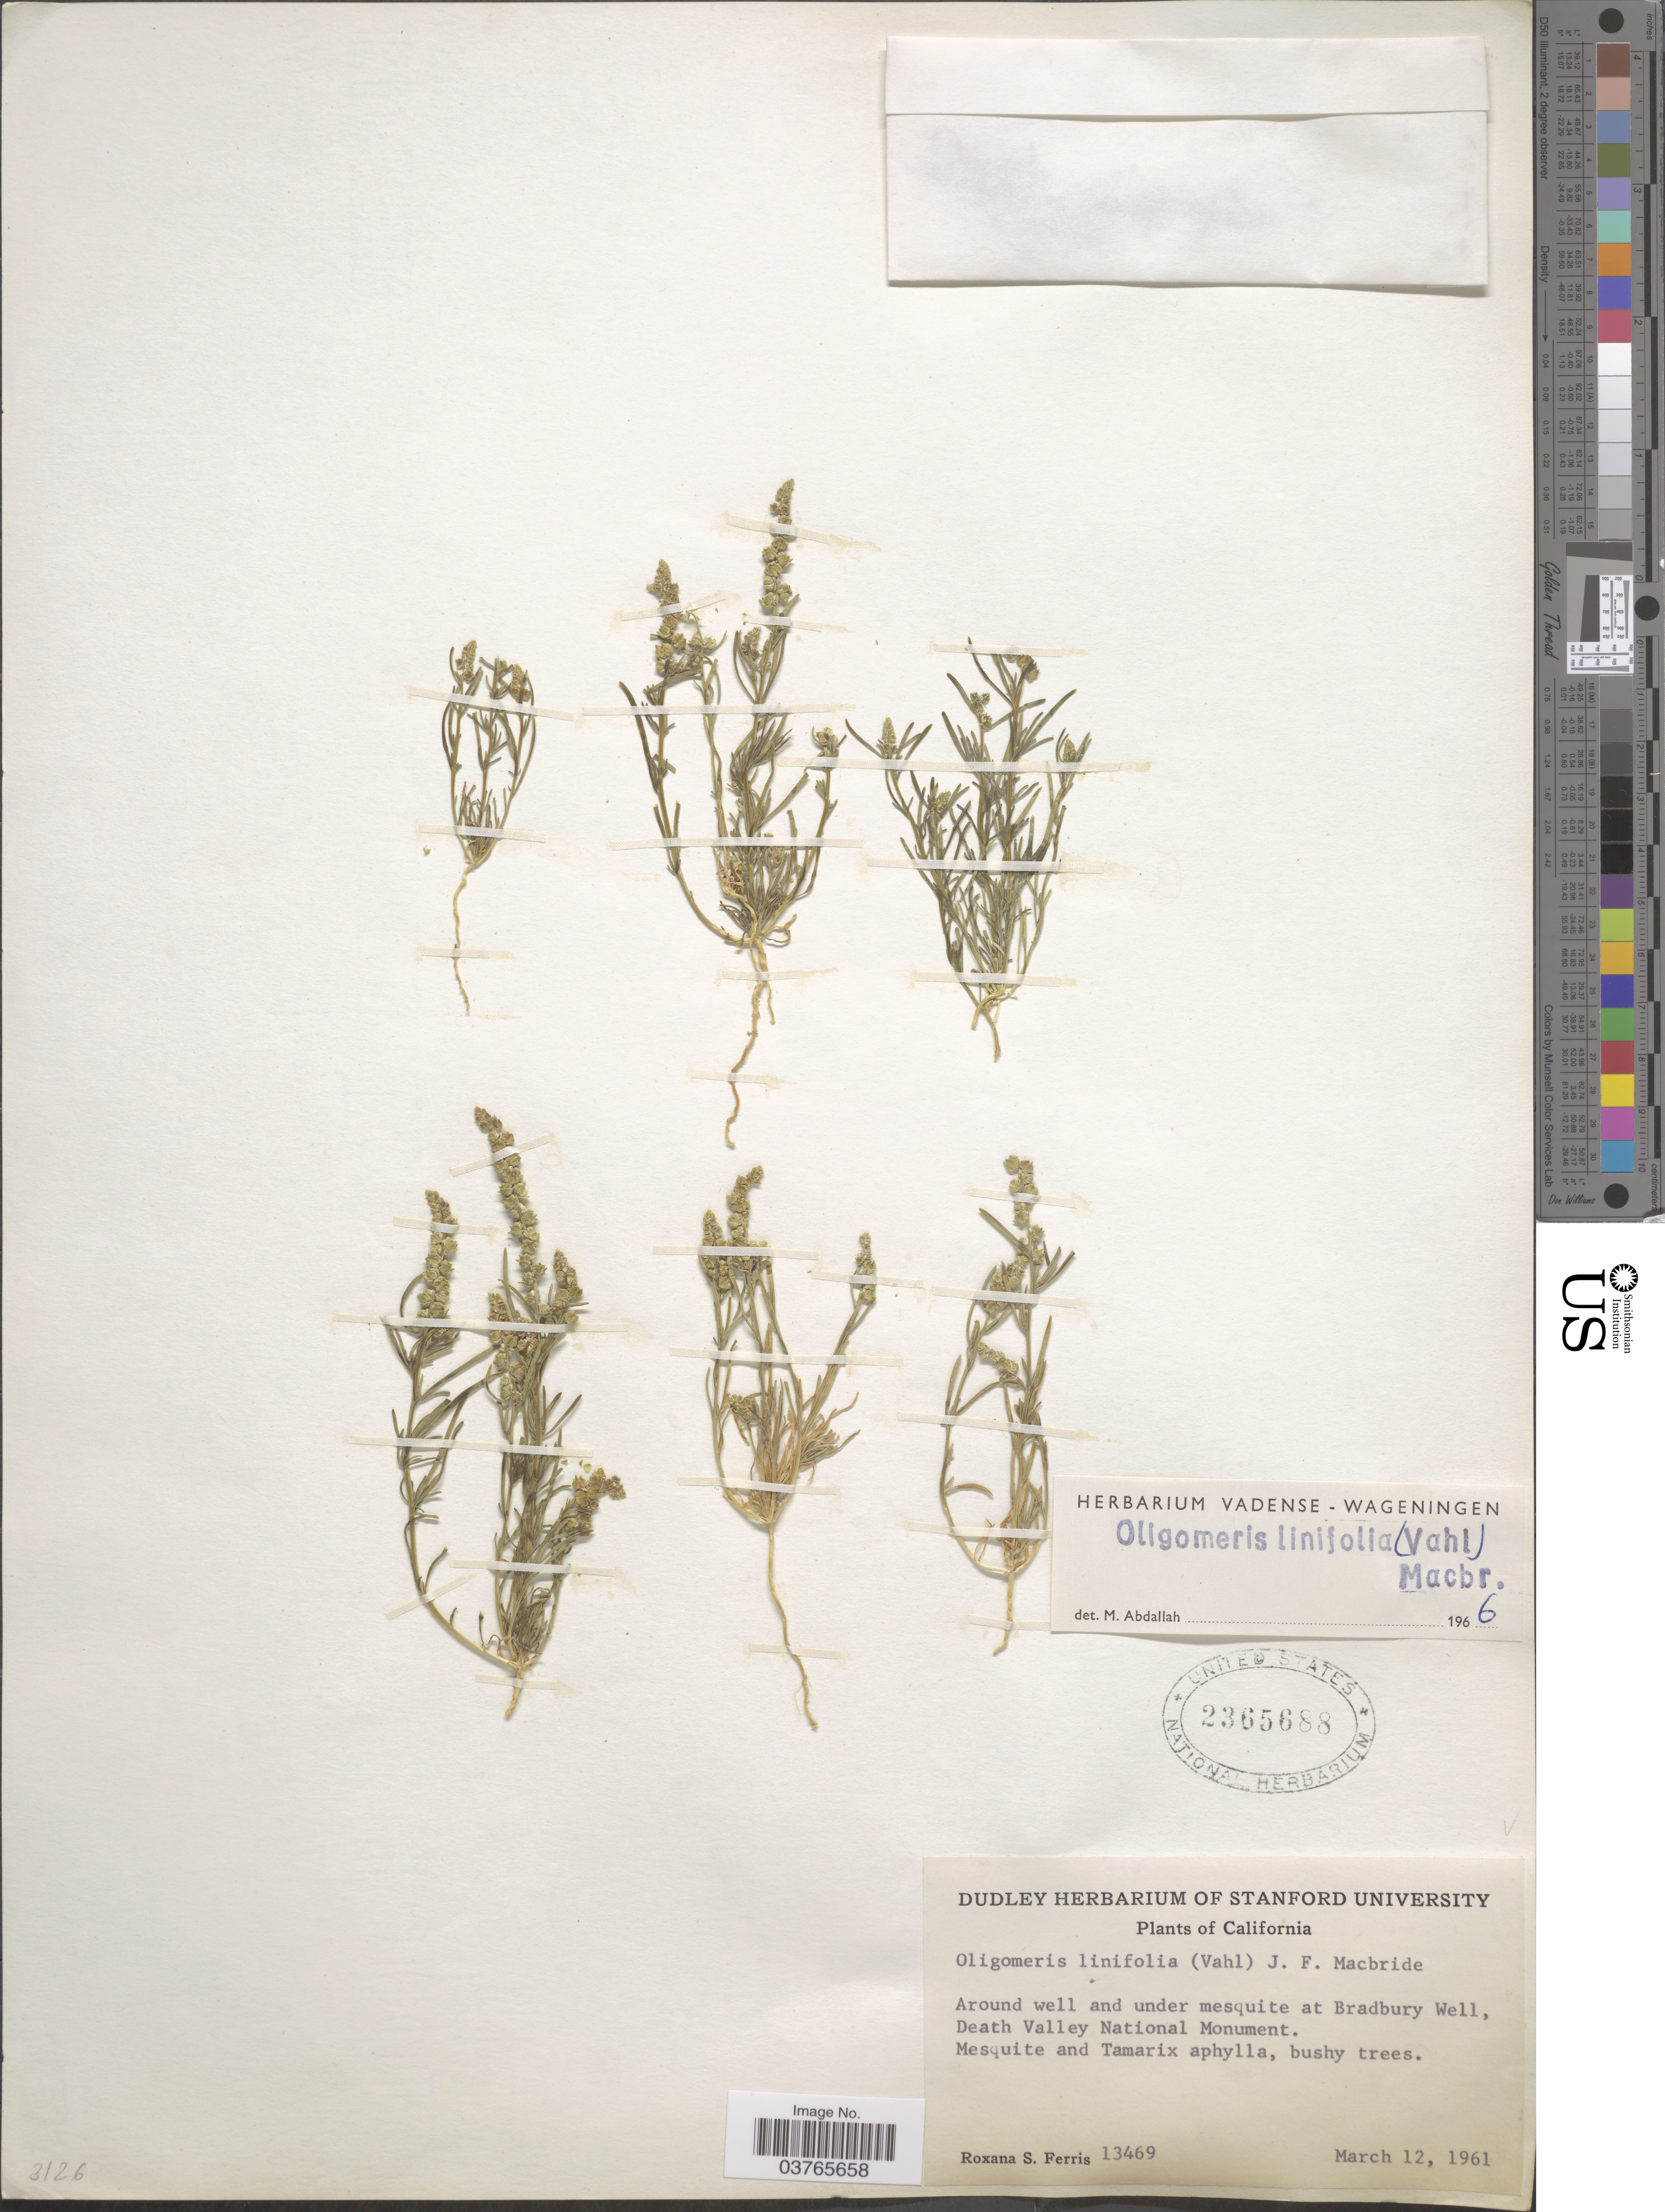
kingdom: Plantae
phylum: Tracheophyta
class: Magnoliopsida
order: Brassicales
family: Resedaceae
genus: Oligomeris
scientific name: Oligomeris linifolia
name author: (Vahl) J.F. Macbr.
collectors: R. S. Ferris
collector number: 13469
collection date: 1961-03-12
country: United States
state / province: California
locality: Around well and under mesquite at Bradbury Well, Death Valley National Monument.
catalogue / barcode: US 2365688